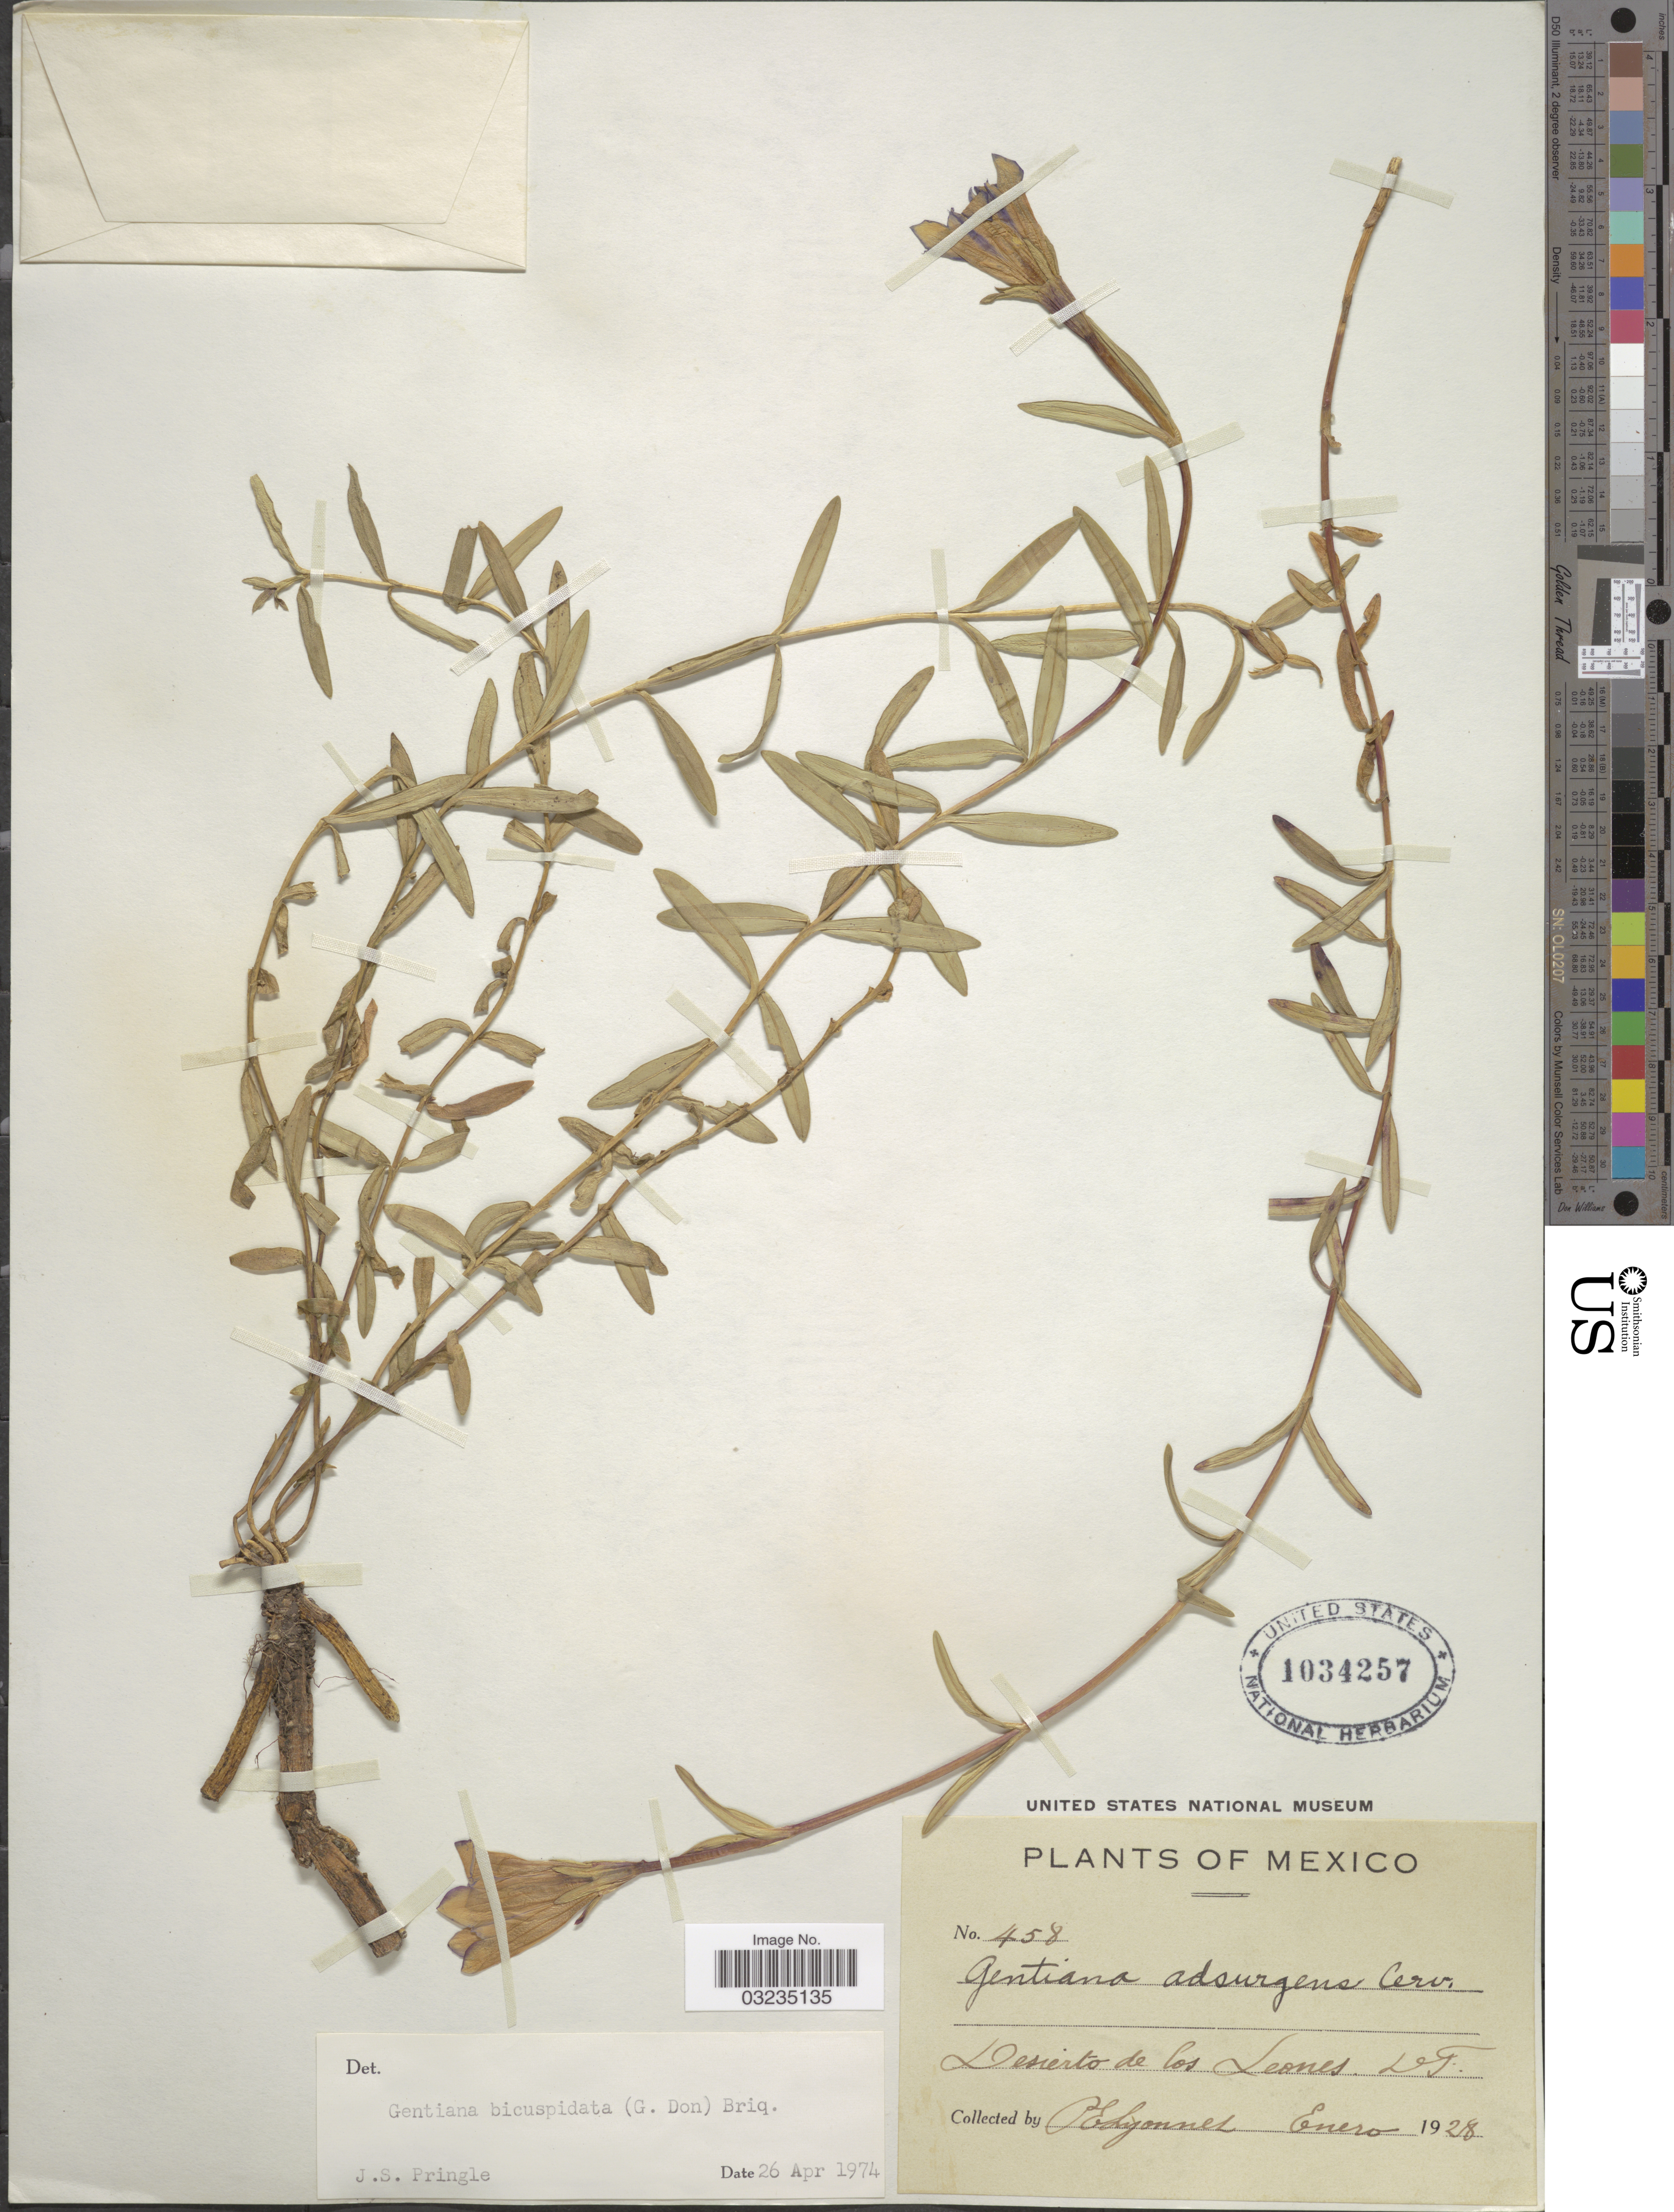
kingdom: Plantae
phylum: Tracheophyta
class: Magnoliopsida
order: Gentianales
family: Gentianaceae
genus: Gentiana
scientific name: Gentiana bicuspidata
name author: (G. Don) Briq.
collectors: P. Lyonnel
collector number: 458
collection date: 1928-01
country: Mexico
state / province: Distrito Federal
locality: Desierto de los Leones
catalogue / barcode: US 1034257